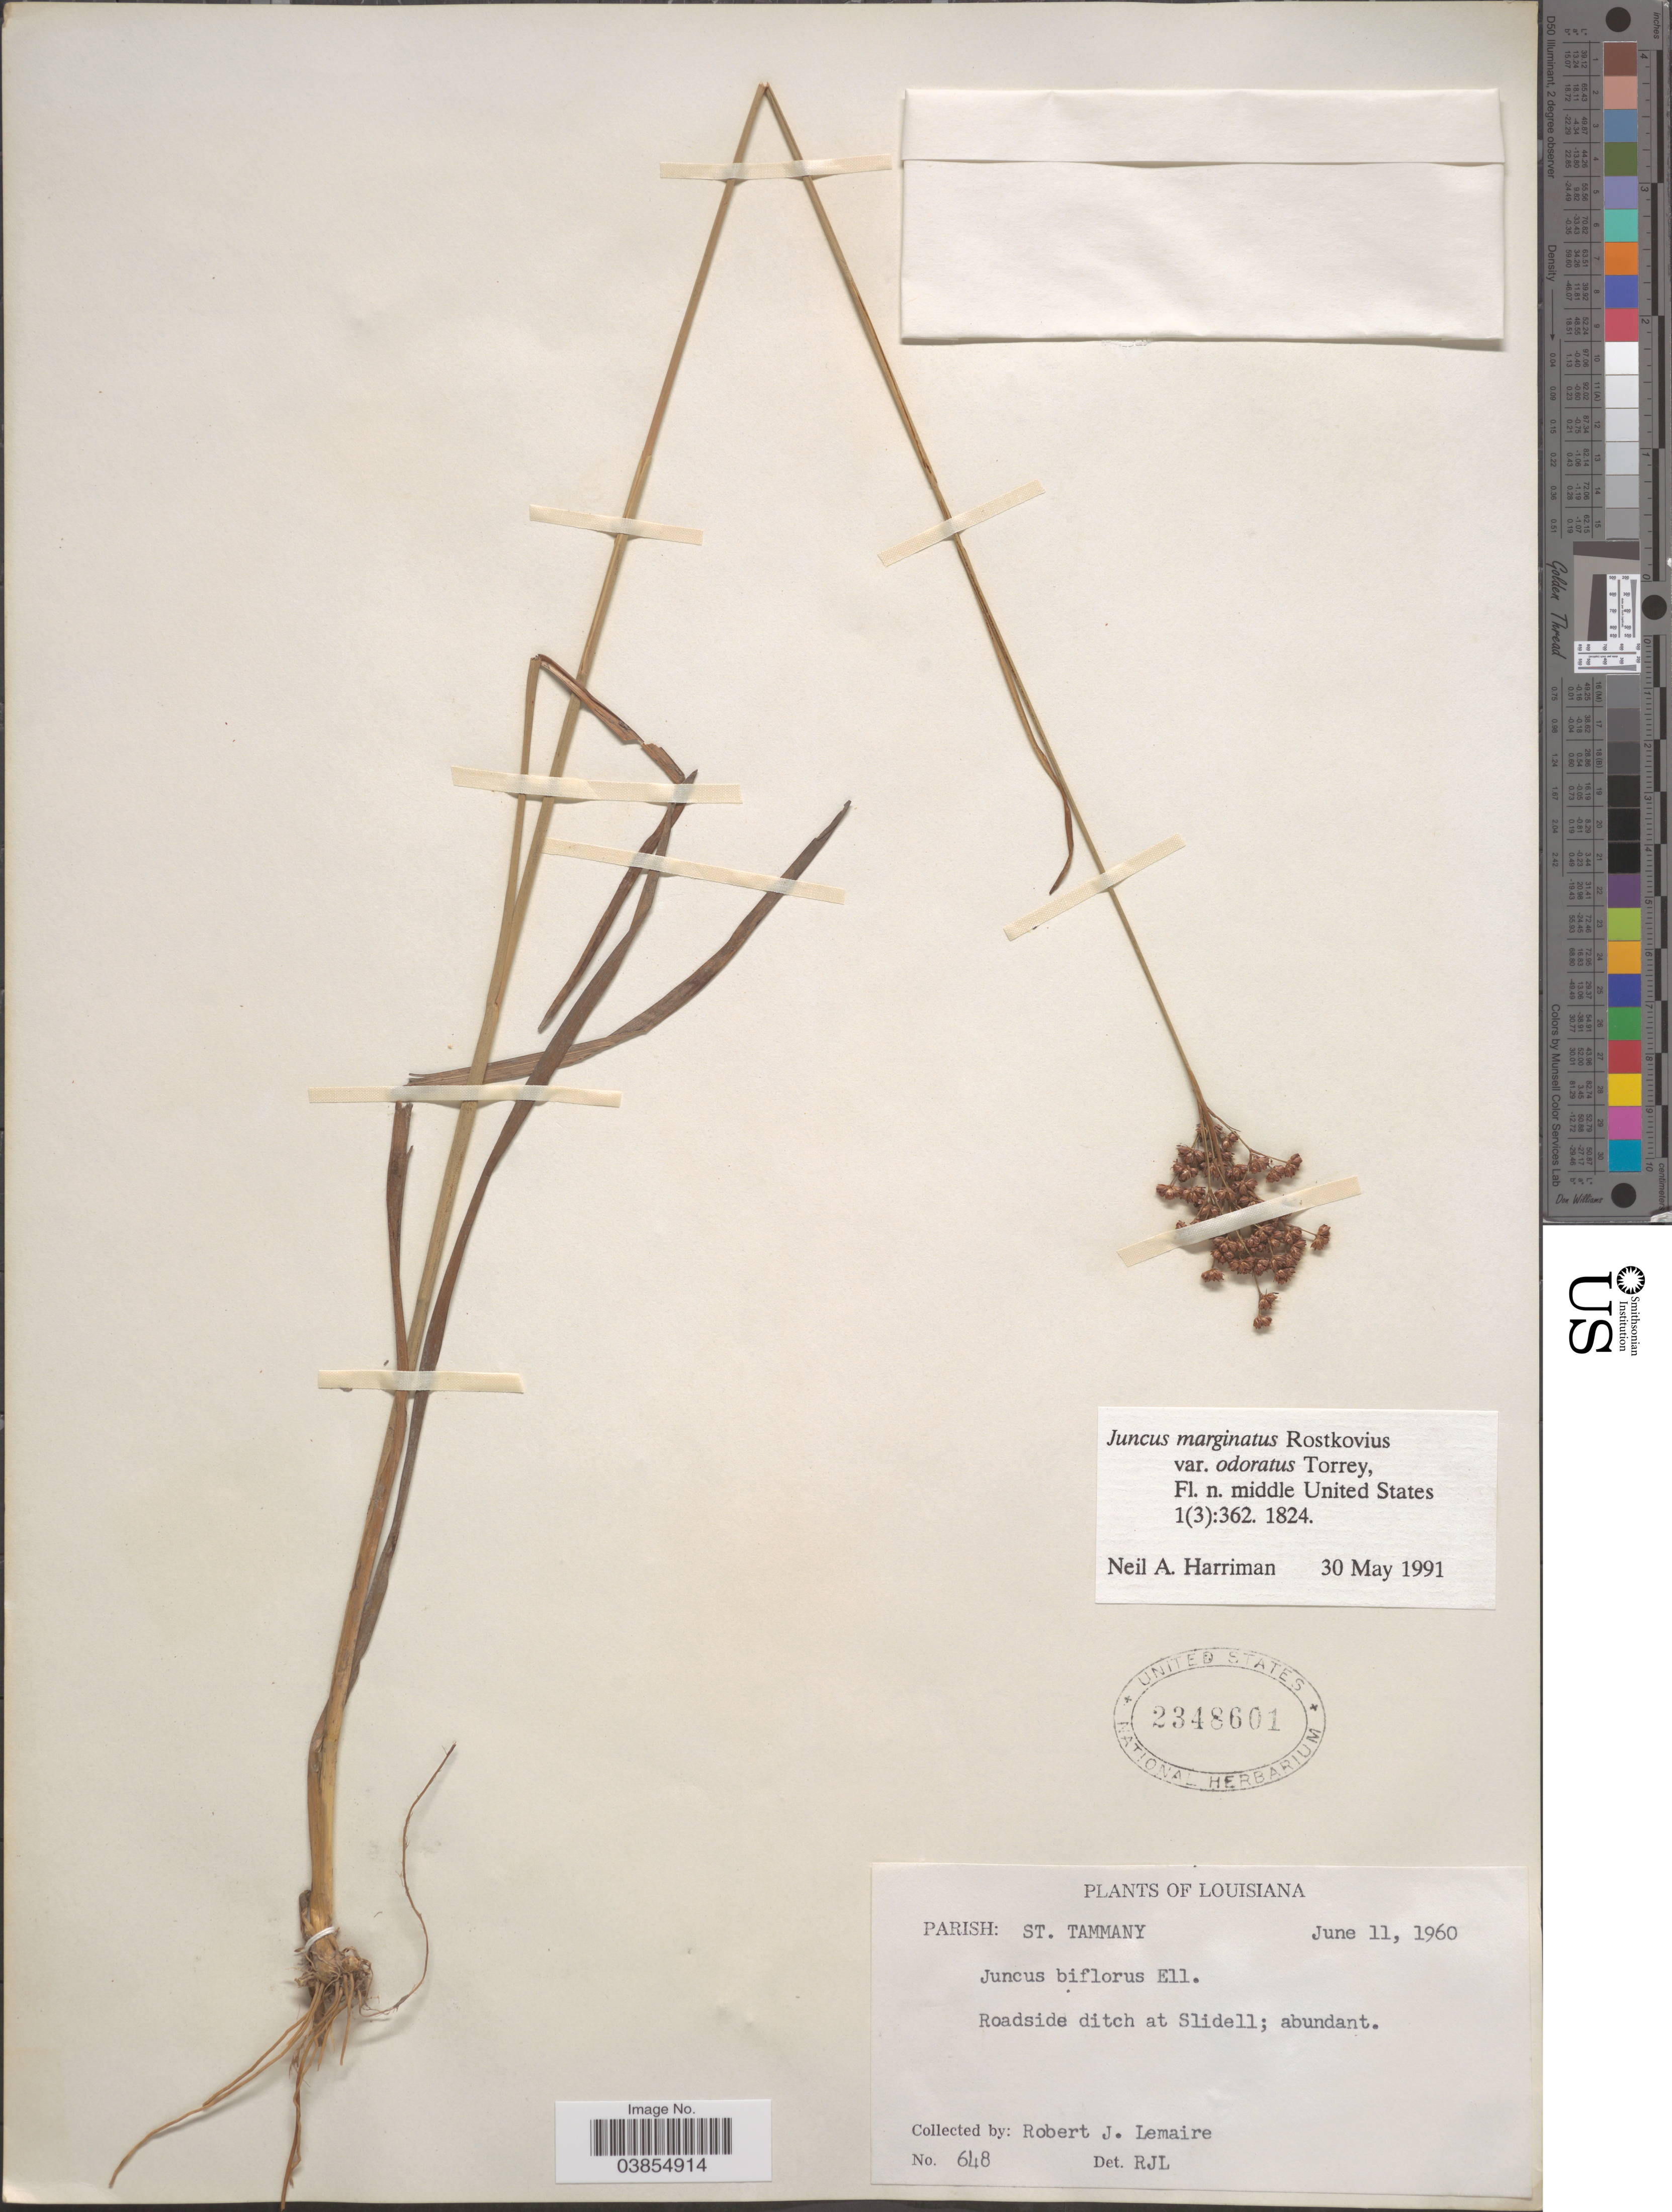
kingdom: Plantae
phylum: Tracheophyta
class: Liliopsida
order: Poales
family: Juncaceae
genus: Juncus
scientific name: Juncus marginatus var. odoratus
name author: Torr.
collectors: R. J. Lemaire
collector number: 648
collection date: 1960-06-11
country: United States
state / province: Louisiana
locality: Parish: St. Tammany. Roadside ditch at Slidell.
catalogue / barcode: US 2348601